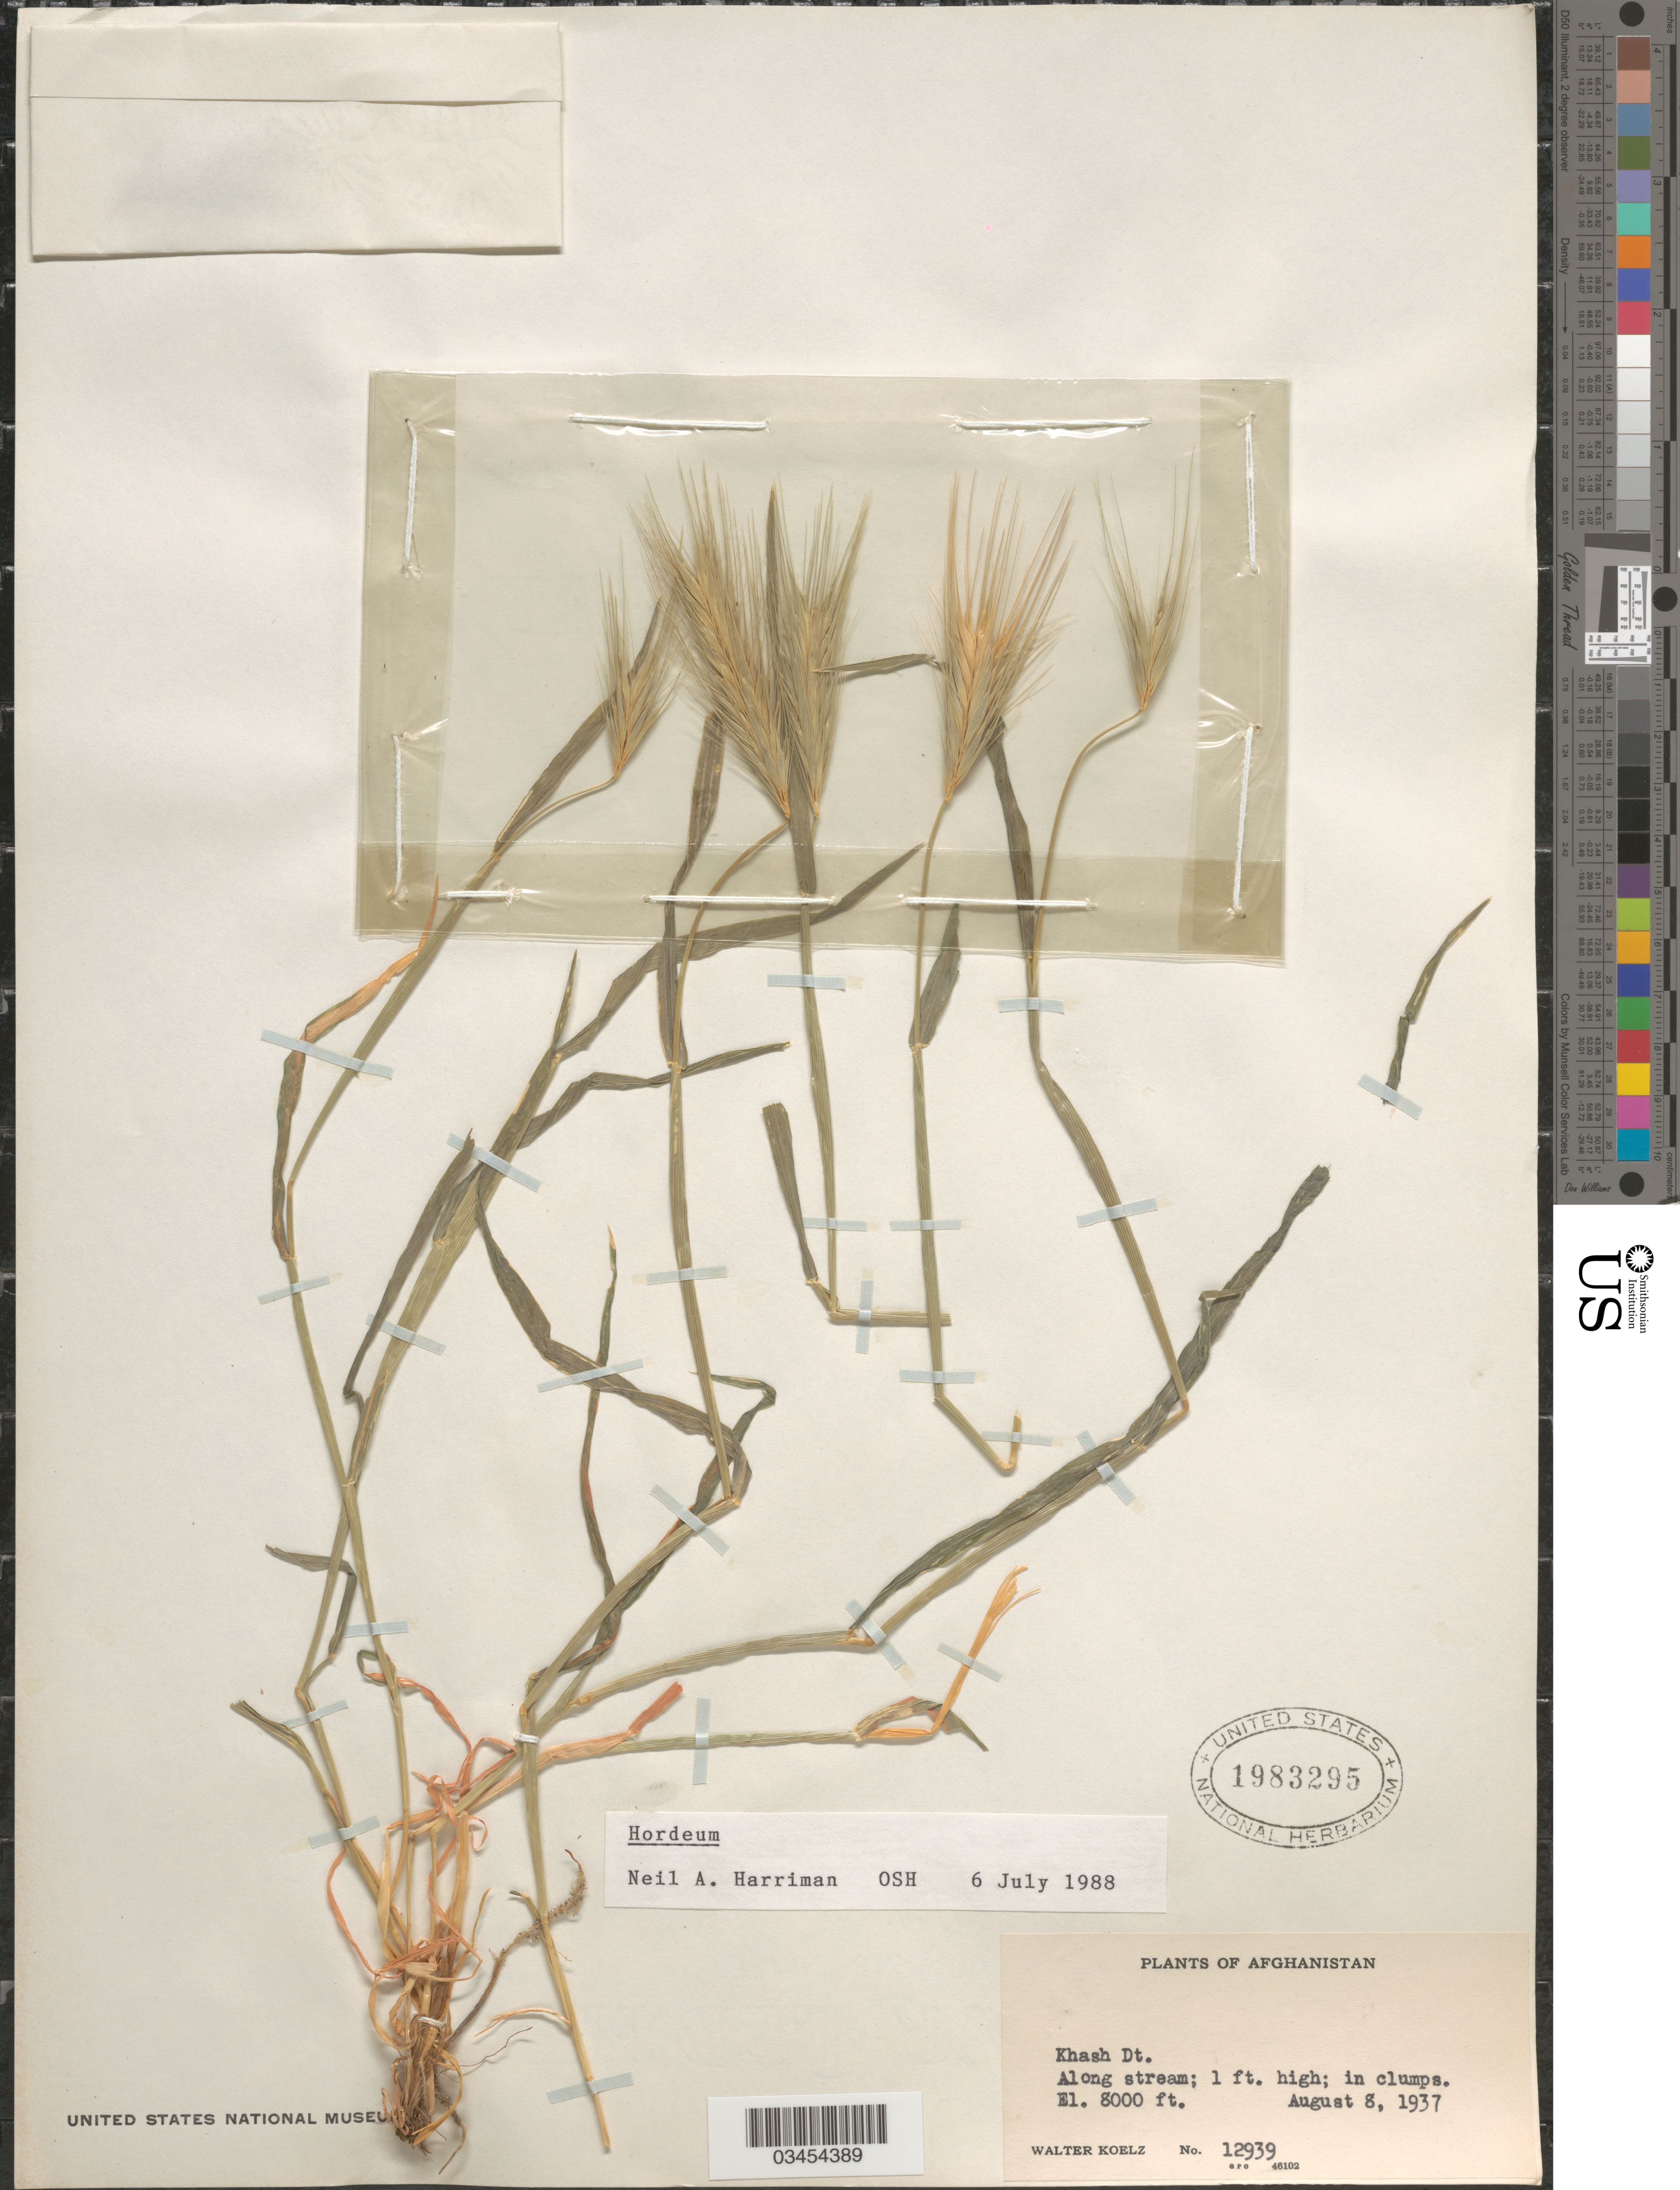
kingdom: Plantae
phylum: Tracheophyta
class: Liliopsida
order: Poales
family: Poaceae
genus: Hordeum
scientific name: Hordeum sp.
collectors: W. N. Koelz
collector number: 12939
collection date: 1937-08-08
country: Afghanistan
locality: Khash Dt. Along stream.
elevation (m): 2438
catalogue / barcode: US 1983295